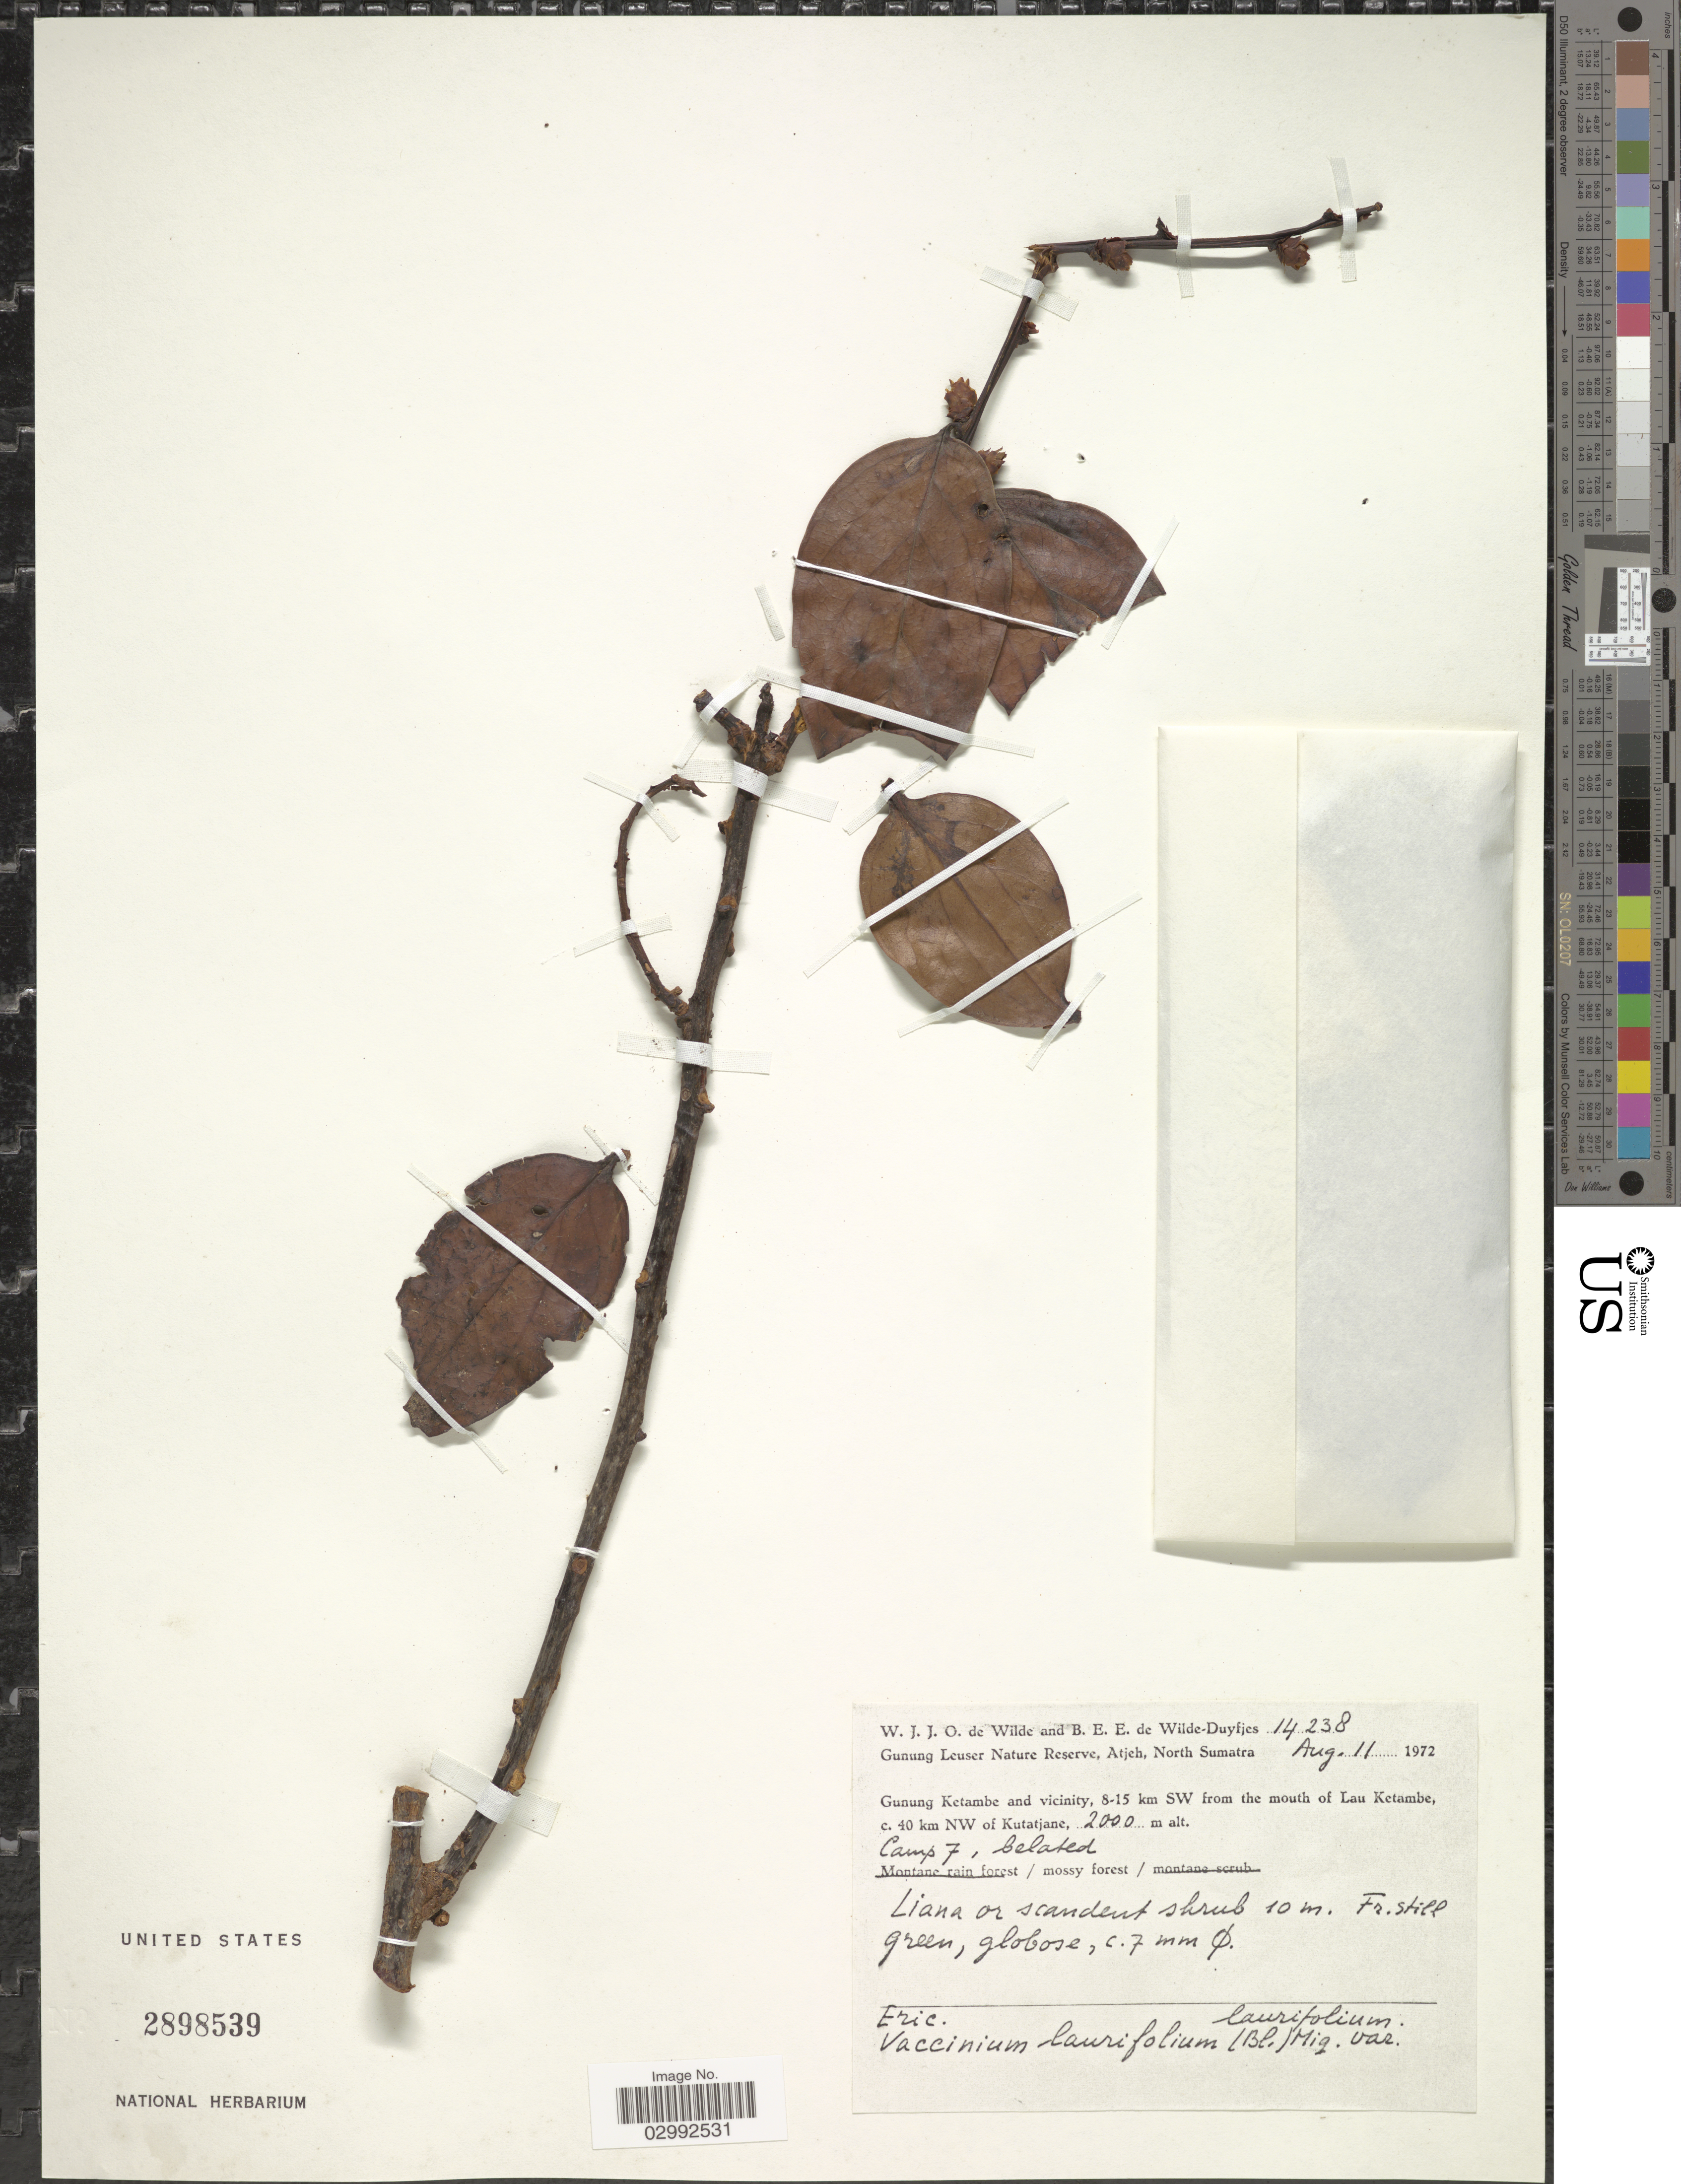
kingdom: Plantae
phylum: Tracheophyta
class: Magnoliopsida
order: Ericales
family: Ericaceae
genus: Vaccinium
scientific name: Vaccinium laurifolium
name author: (Blume) Miq.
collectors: W. J. de Wilde & B. E. de Wilde-Duyfjes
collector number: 14238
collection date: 1972-08-11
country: Indonesia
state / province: Sumatra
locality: Gunung Leuser Nature Reserve, Atjeh, North Sumatra, Gunung Ketambe and vicinity, 8-15 km SW from the mouth of Lau Ketambe, c. 40 km NW of Kutatjane, Camp 7.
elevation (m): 2000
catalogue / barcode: US 2898539